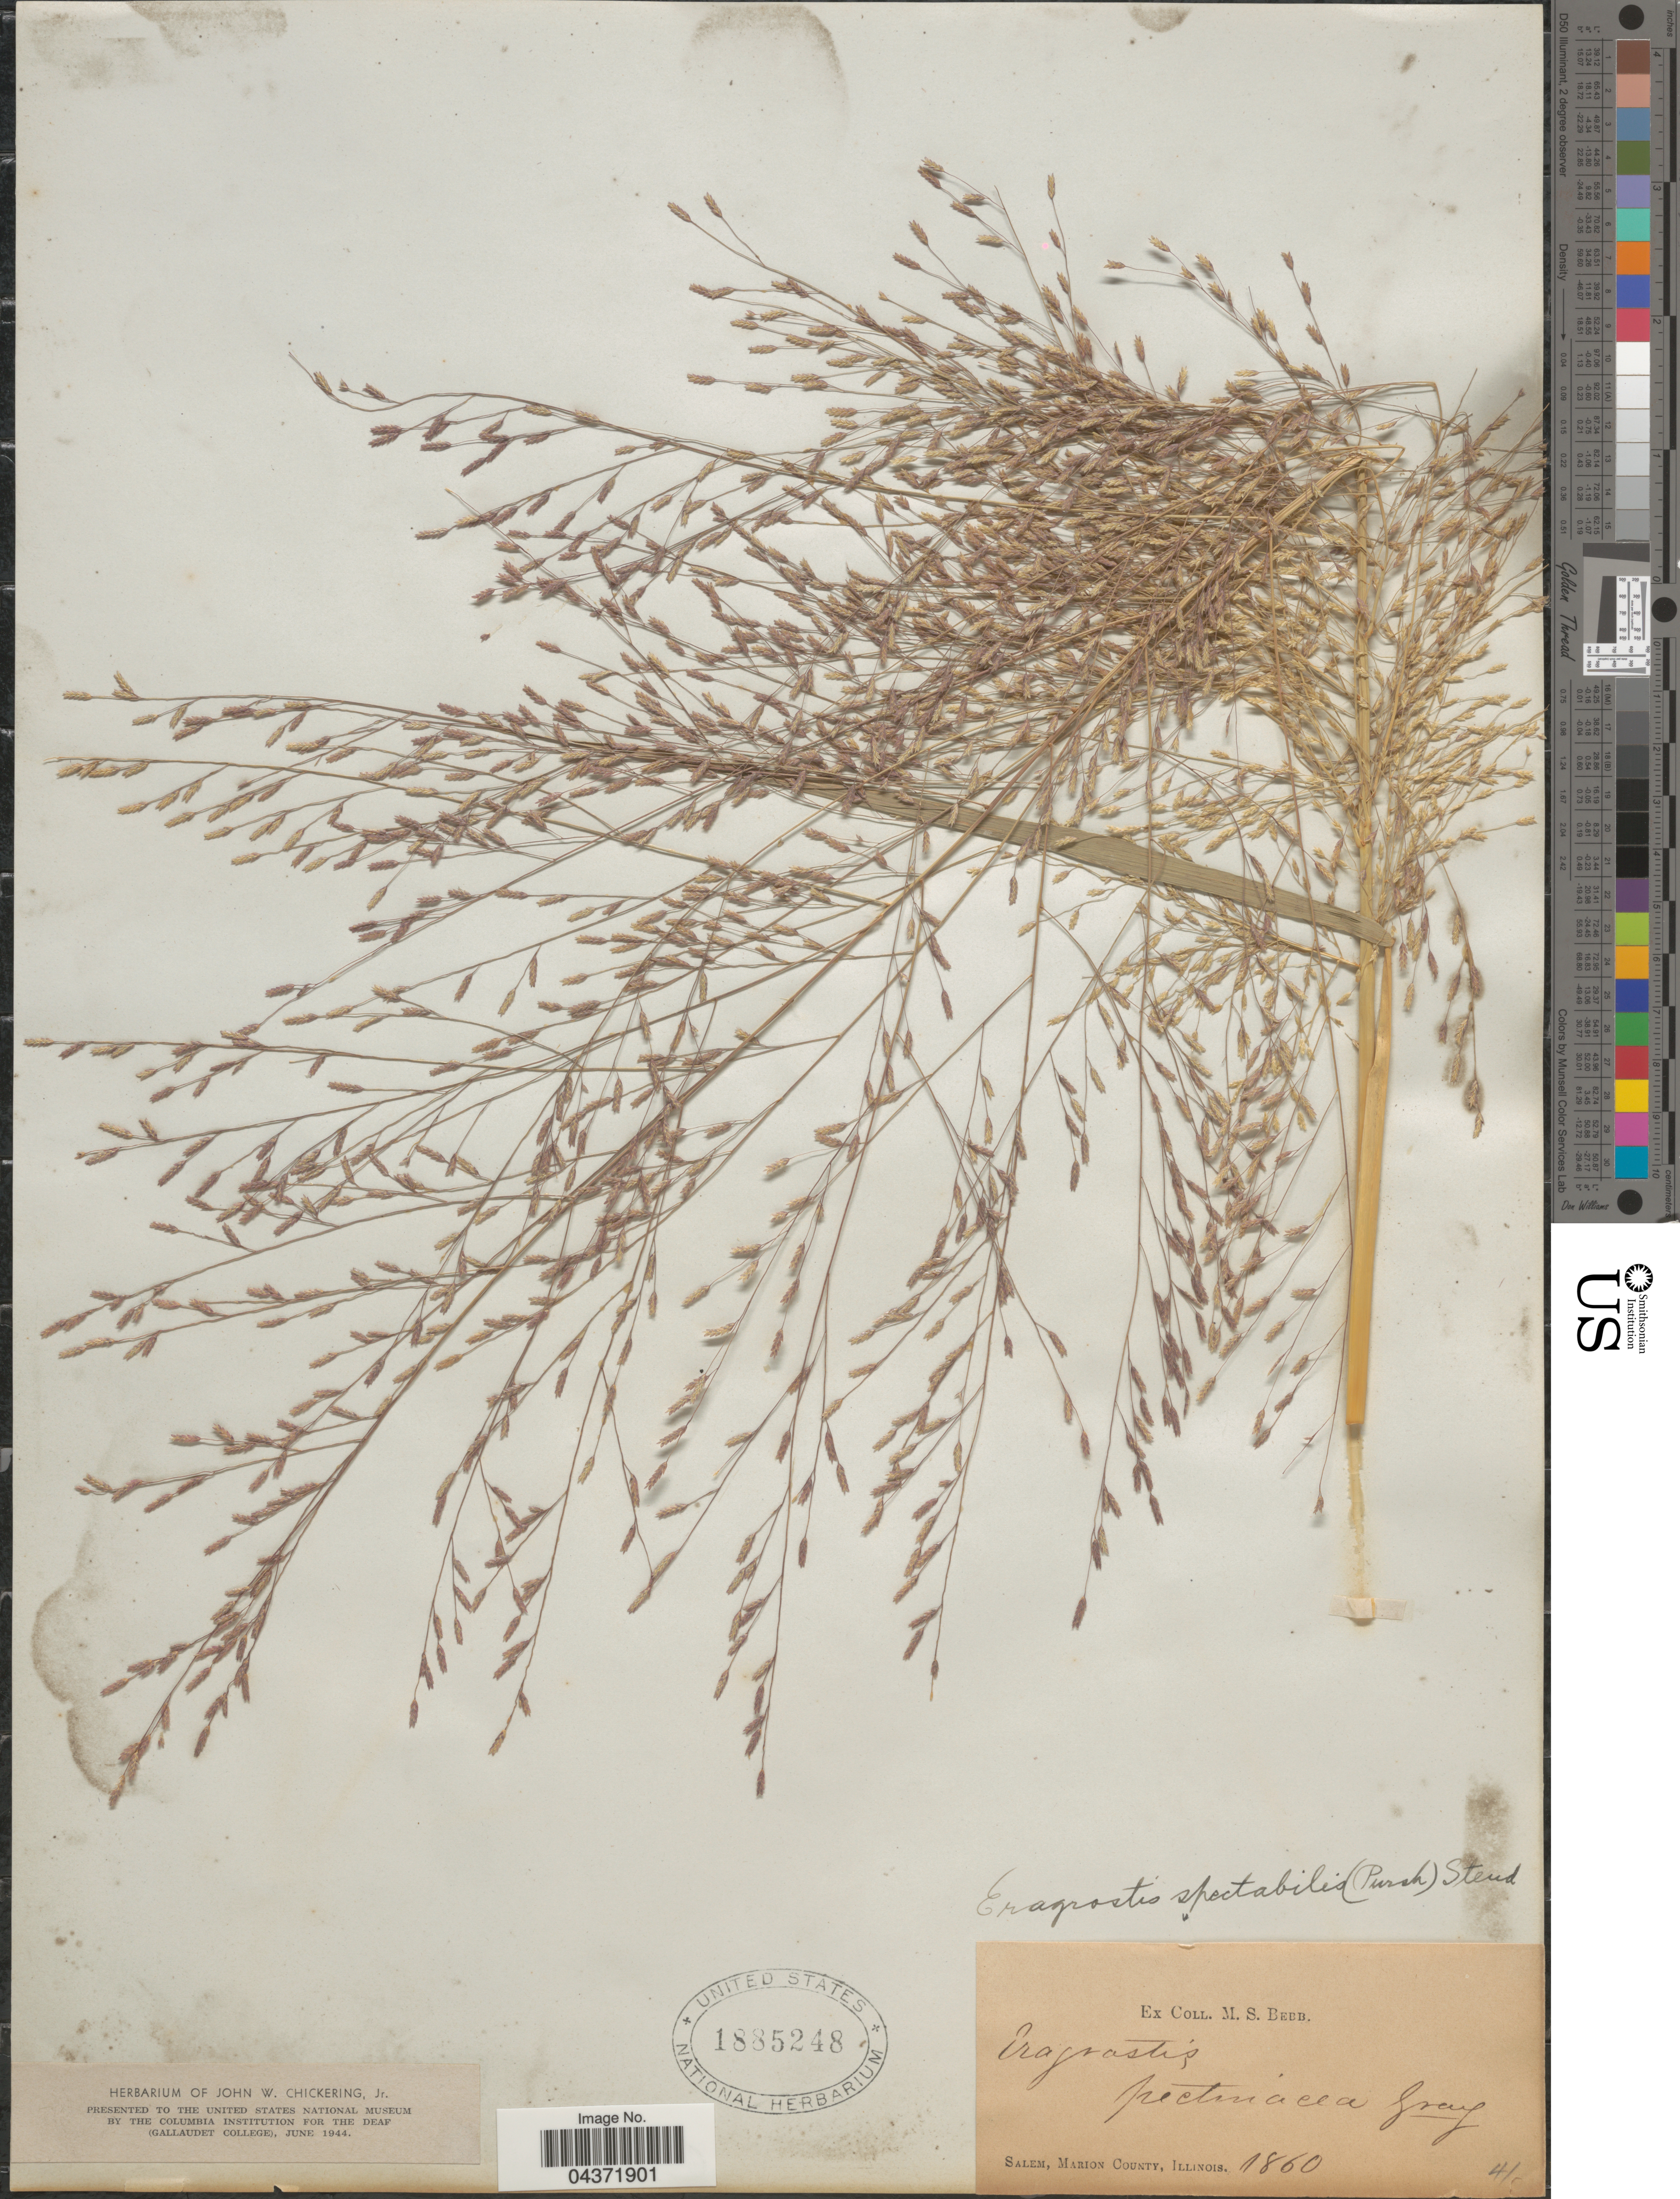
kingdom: Plantae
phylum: Tracheophyta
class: Liliopsida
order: Poales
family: Poaceae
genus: Eragrostis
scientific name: Eragrostis spectabilis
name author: (Pursh) Steud.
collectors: M. Bebb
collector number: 41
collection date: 1860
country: United States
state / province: Illinois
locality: Salem, Marion County.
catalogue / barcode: US 1885248